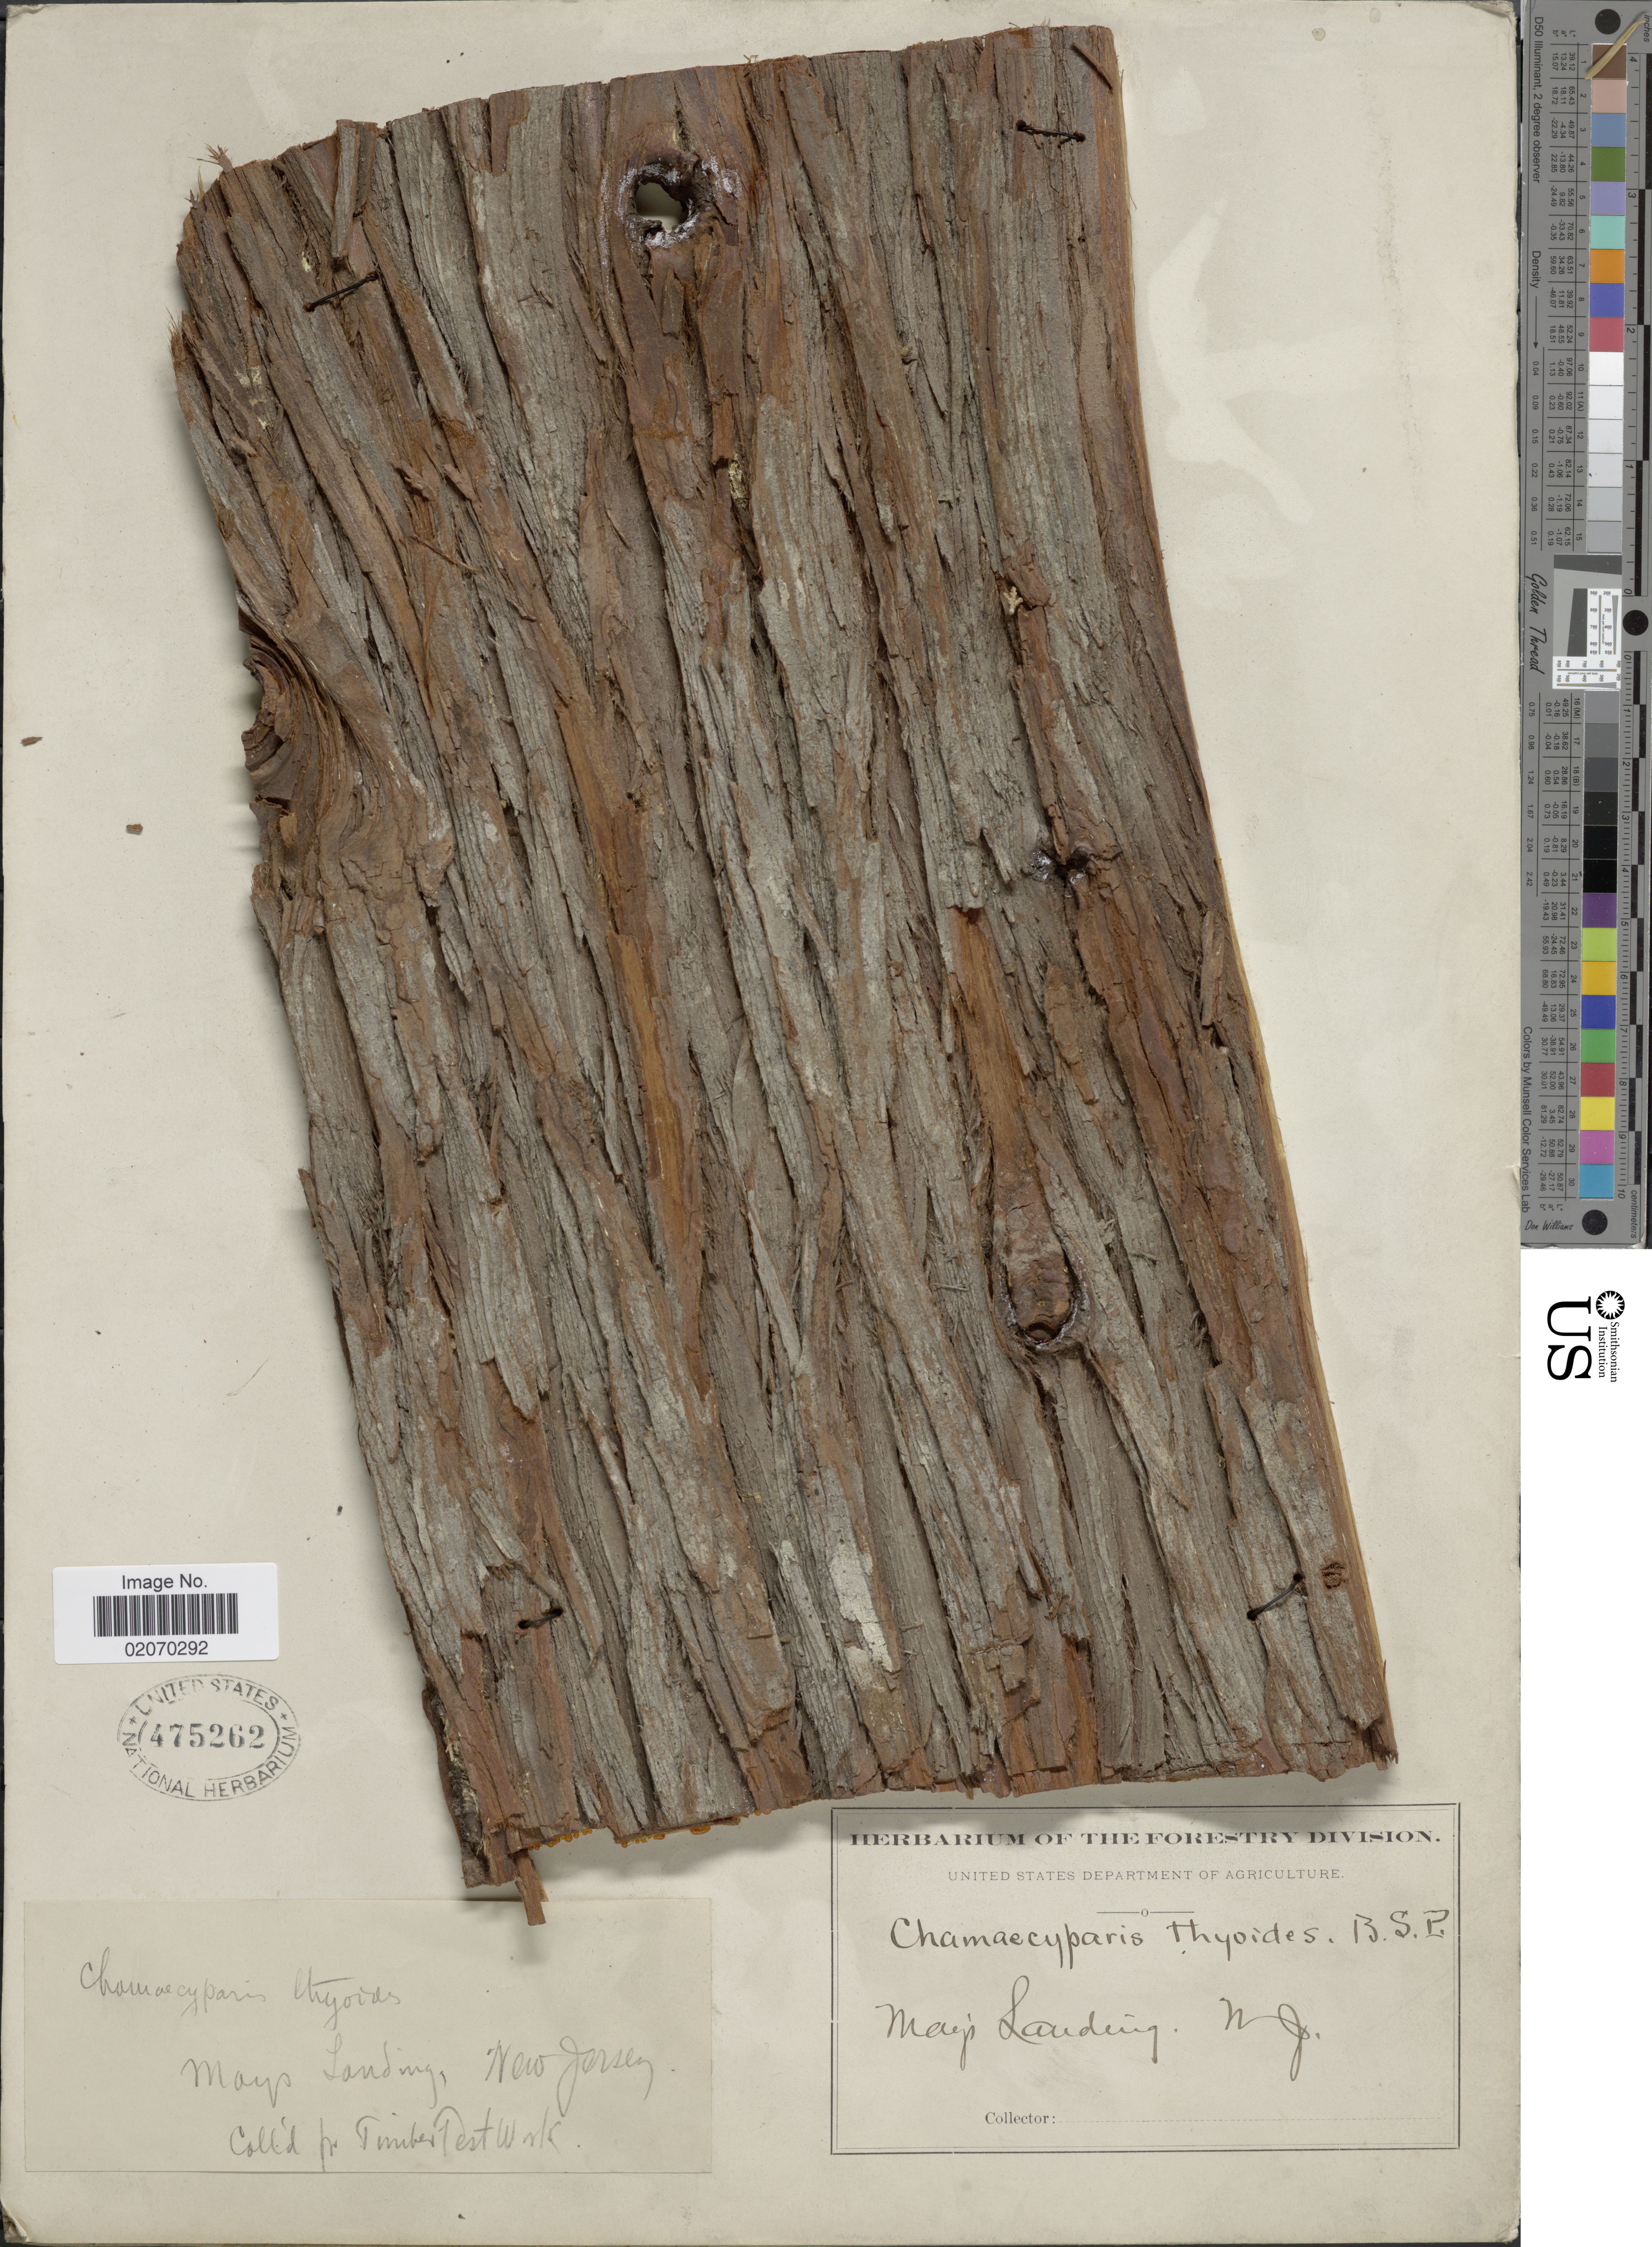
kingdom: Plantae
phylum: Tracheophyta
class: Pinopsida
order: Pinales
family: Cupressaceae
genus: Chamaecyparis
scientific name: Chamaecyparis thyoides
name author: (L.) Britton, Stearns & Poggenb.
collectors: Timber Test Work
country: United States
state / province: New Jersey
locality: May's Landing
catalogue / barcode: US 475262